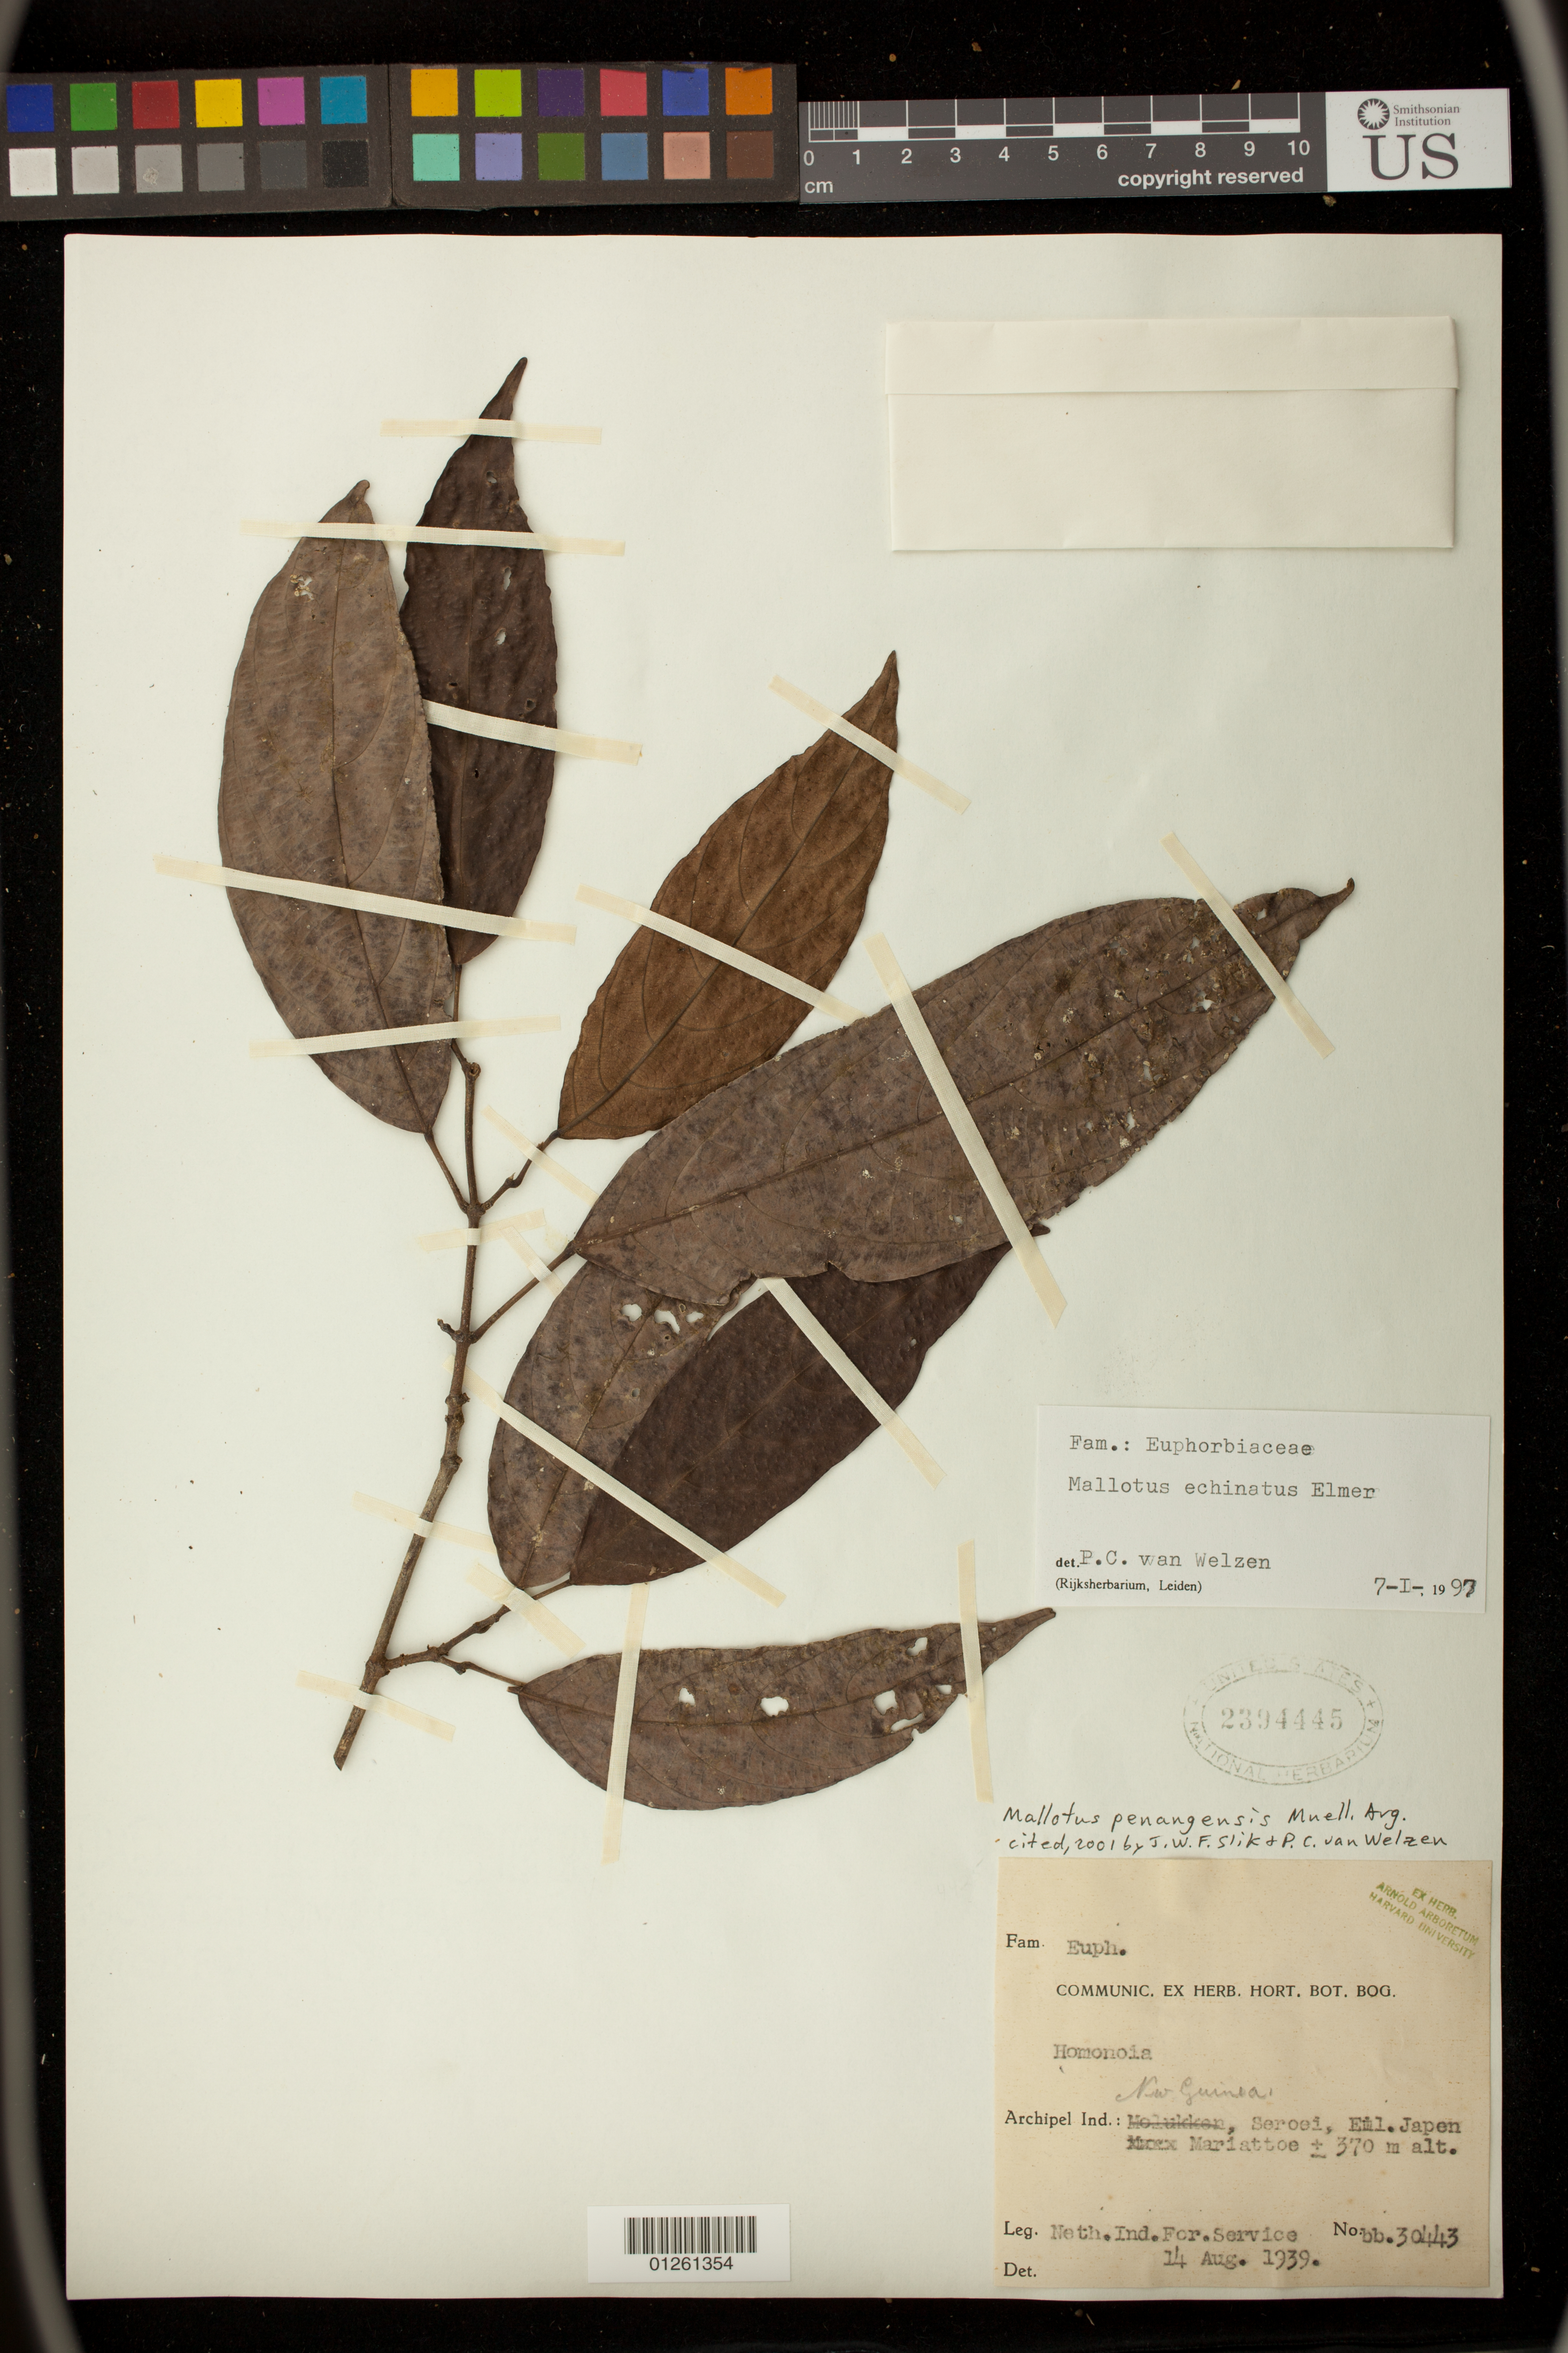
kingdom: Plantae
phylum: Tracheophyta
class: Magnoliopsida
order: Malpighiales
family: Euphorbiaceae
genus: Hancea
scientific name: Hancea penangensis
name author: (Müll. Arg.) S.E.C. Sierra et al.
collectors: Service Forestier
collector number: bb.30443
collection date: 1939-08-14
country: Indonesia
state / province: Papua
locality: Archipel Ind.: Seroei [Serui], Eml. Japen [Yapen], Mariatte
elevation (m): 370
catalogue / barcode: US 2394445